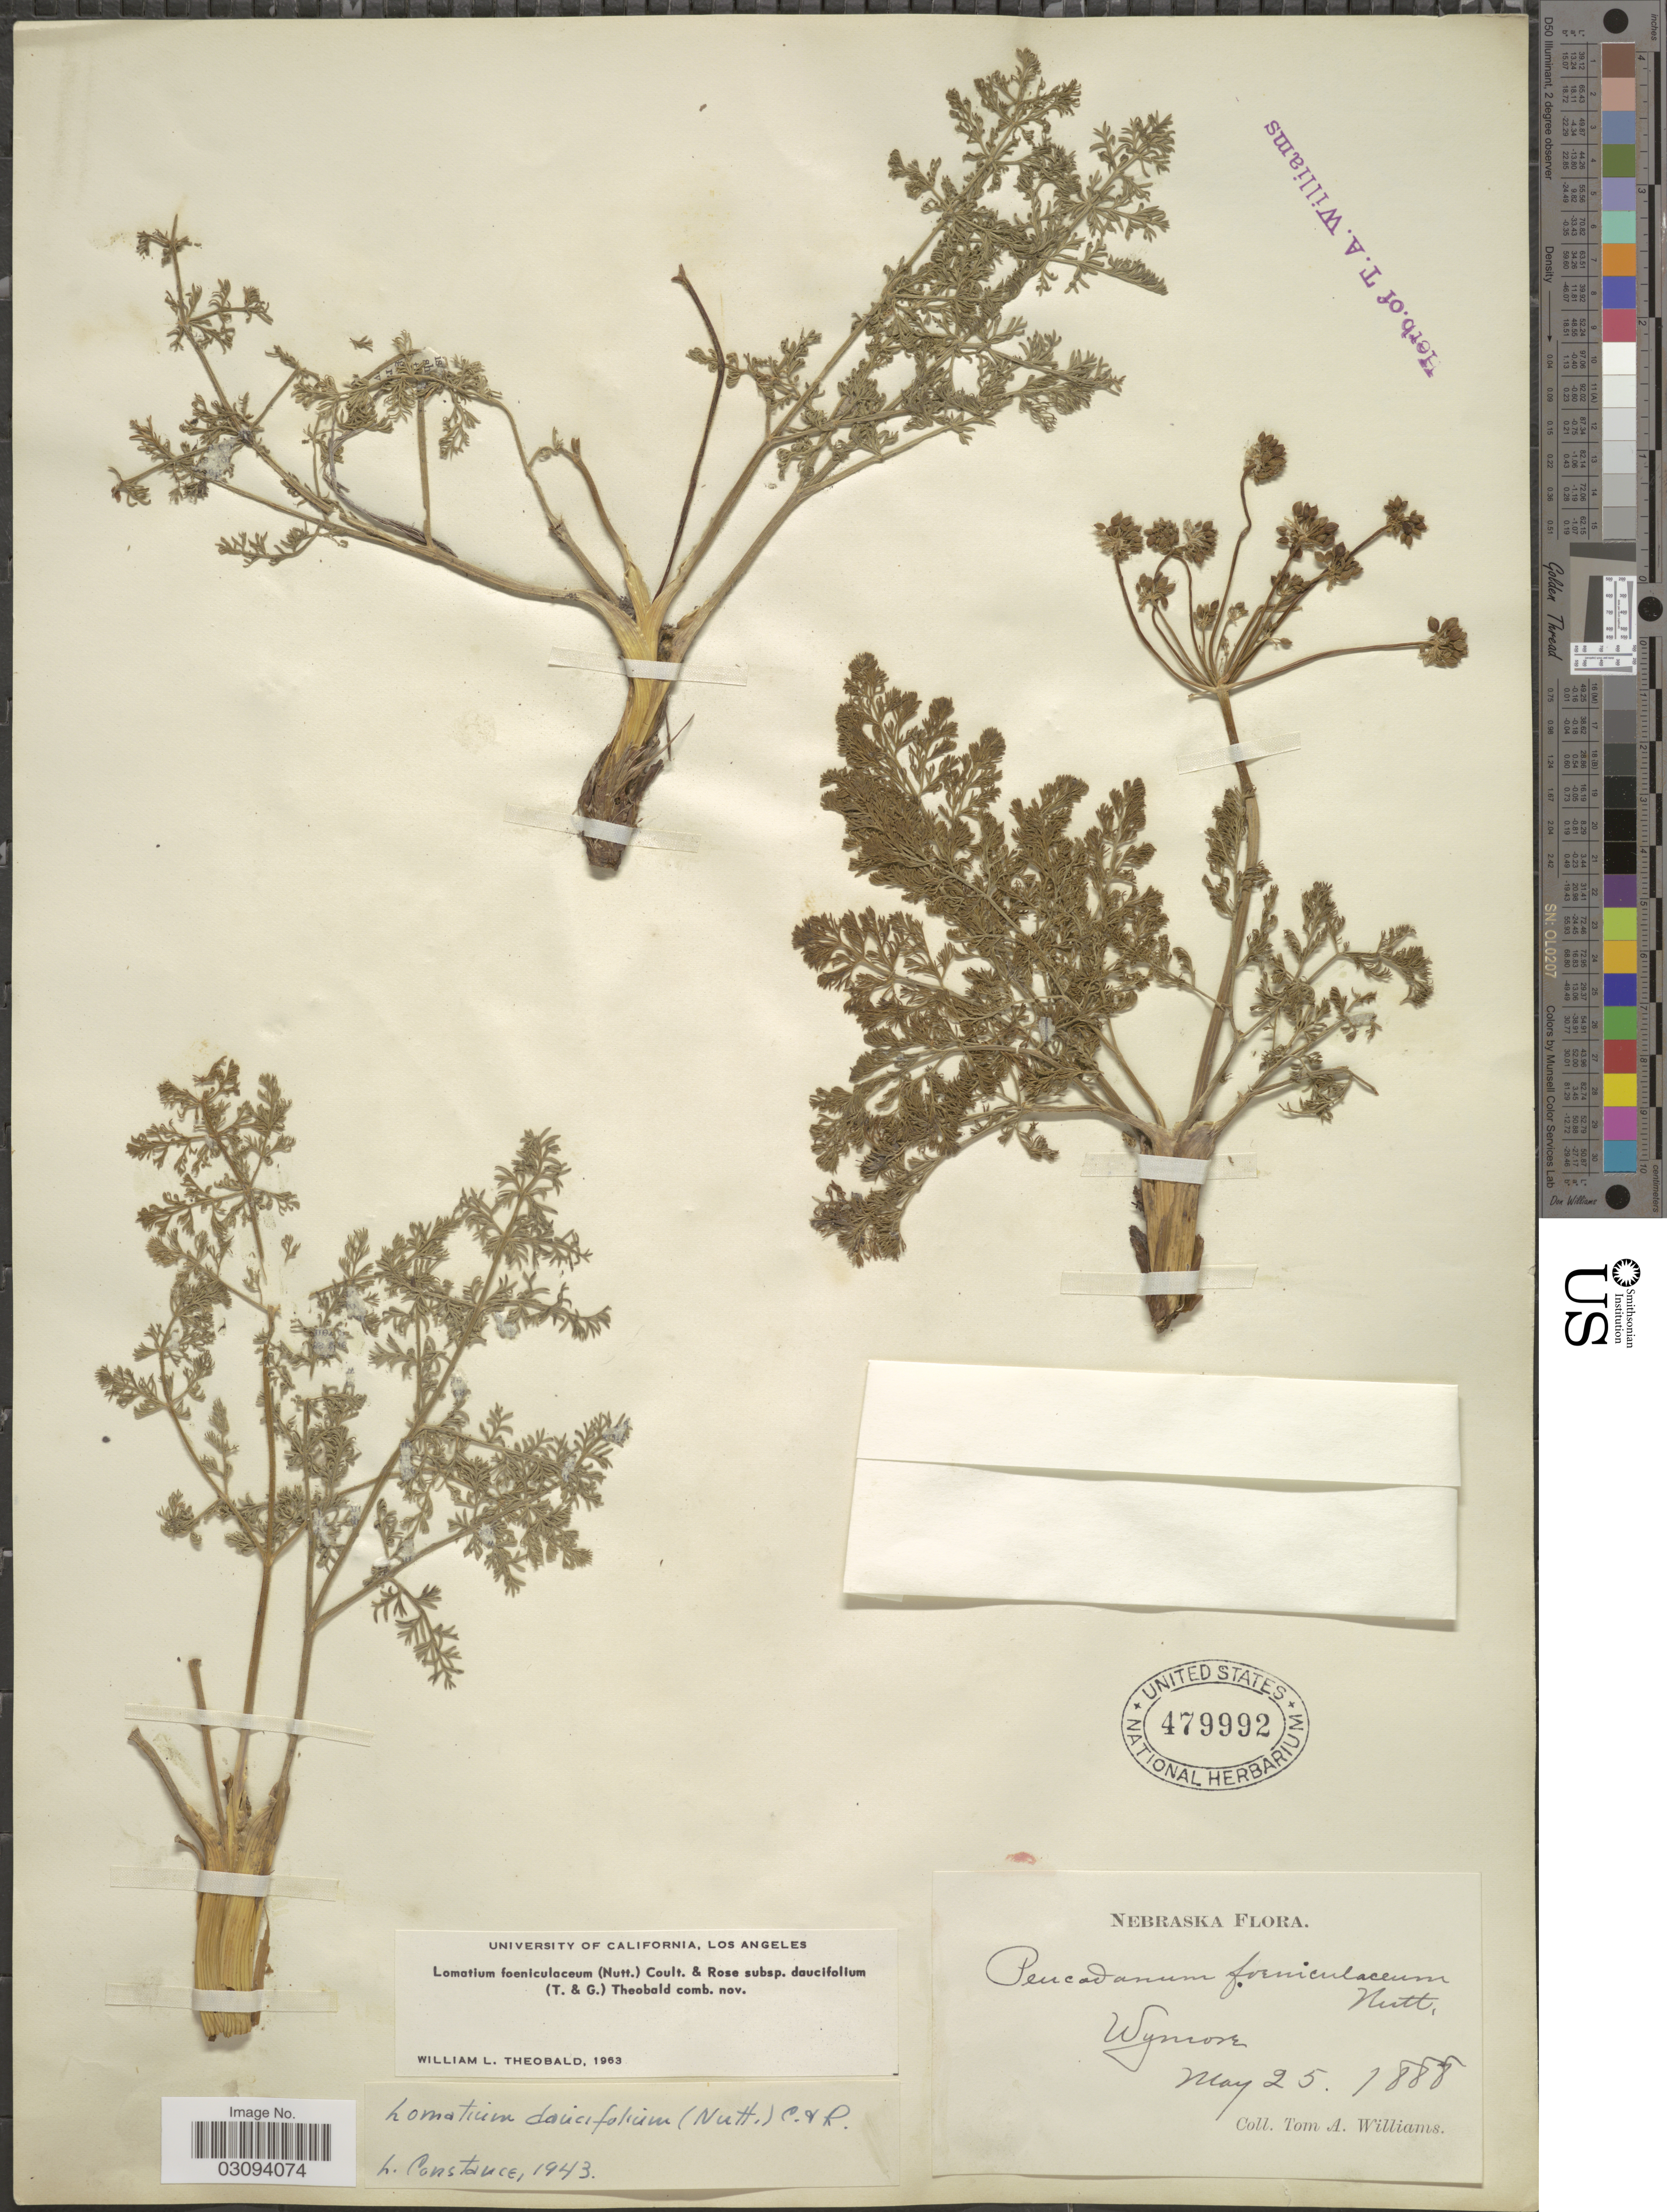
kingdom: Plantae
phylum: Tracheophyta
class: Magnoliopsida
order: Apiales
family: Apiaceae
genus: Lomatium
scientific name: Lomatium foeniculaceum subsp. daucifolium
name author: (Torr. & A. Gray) W.L. Theob.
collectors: T. Williams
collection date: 1888-05-25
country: United States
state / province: Nebraska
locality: Wymore.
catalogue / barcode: US 479992